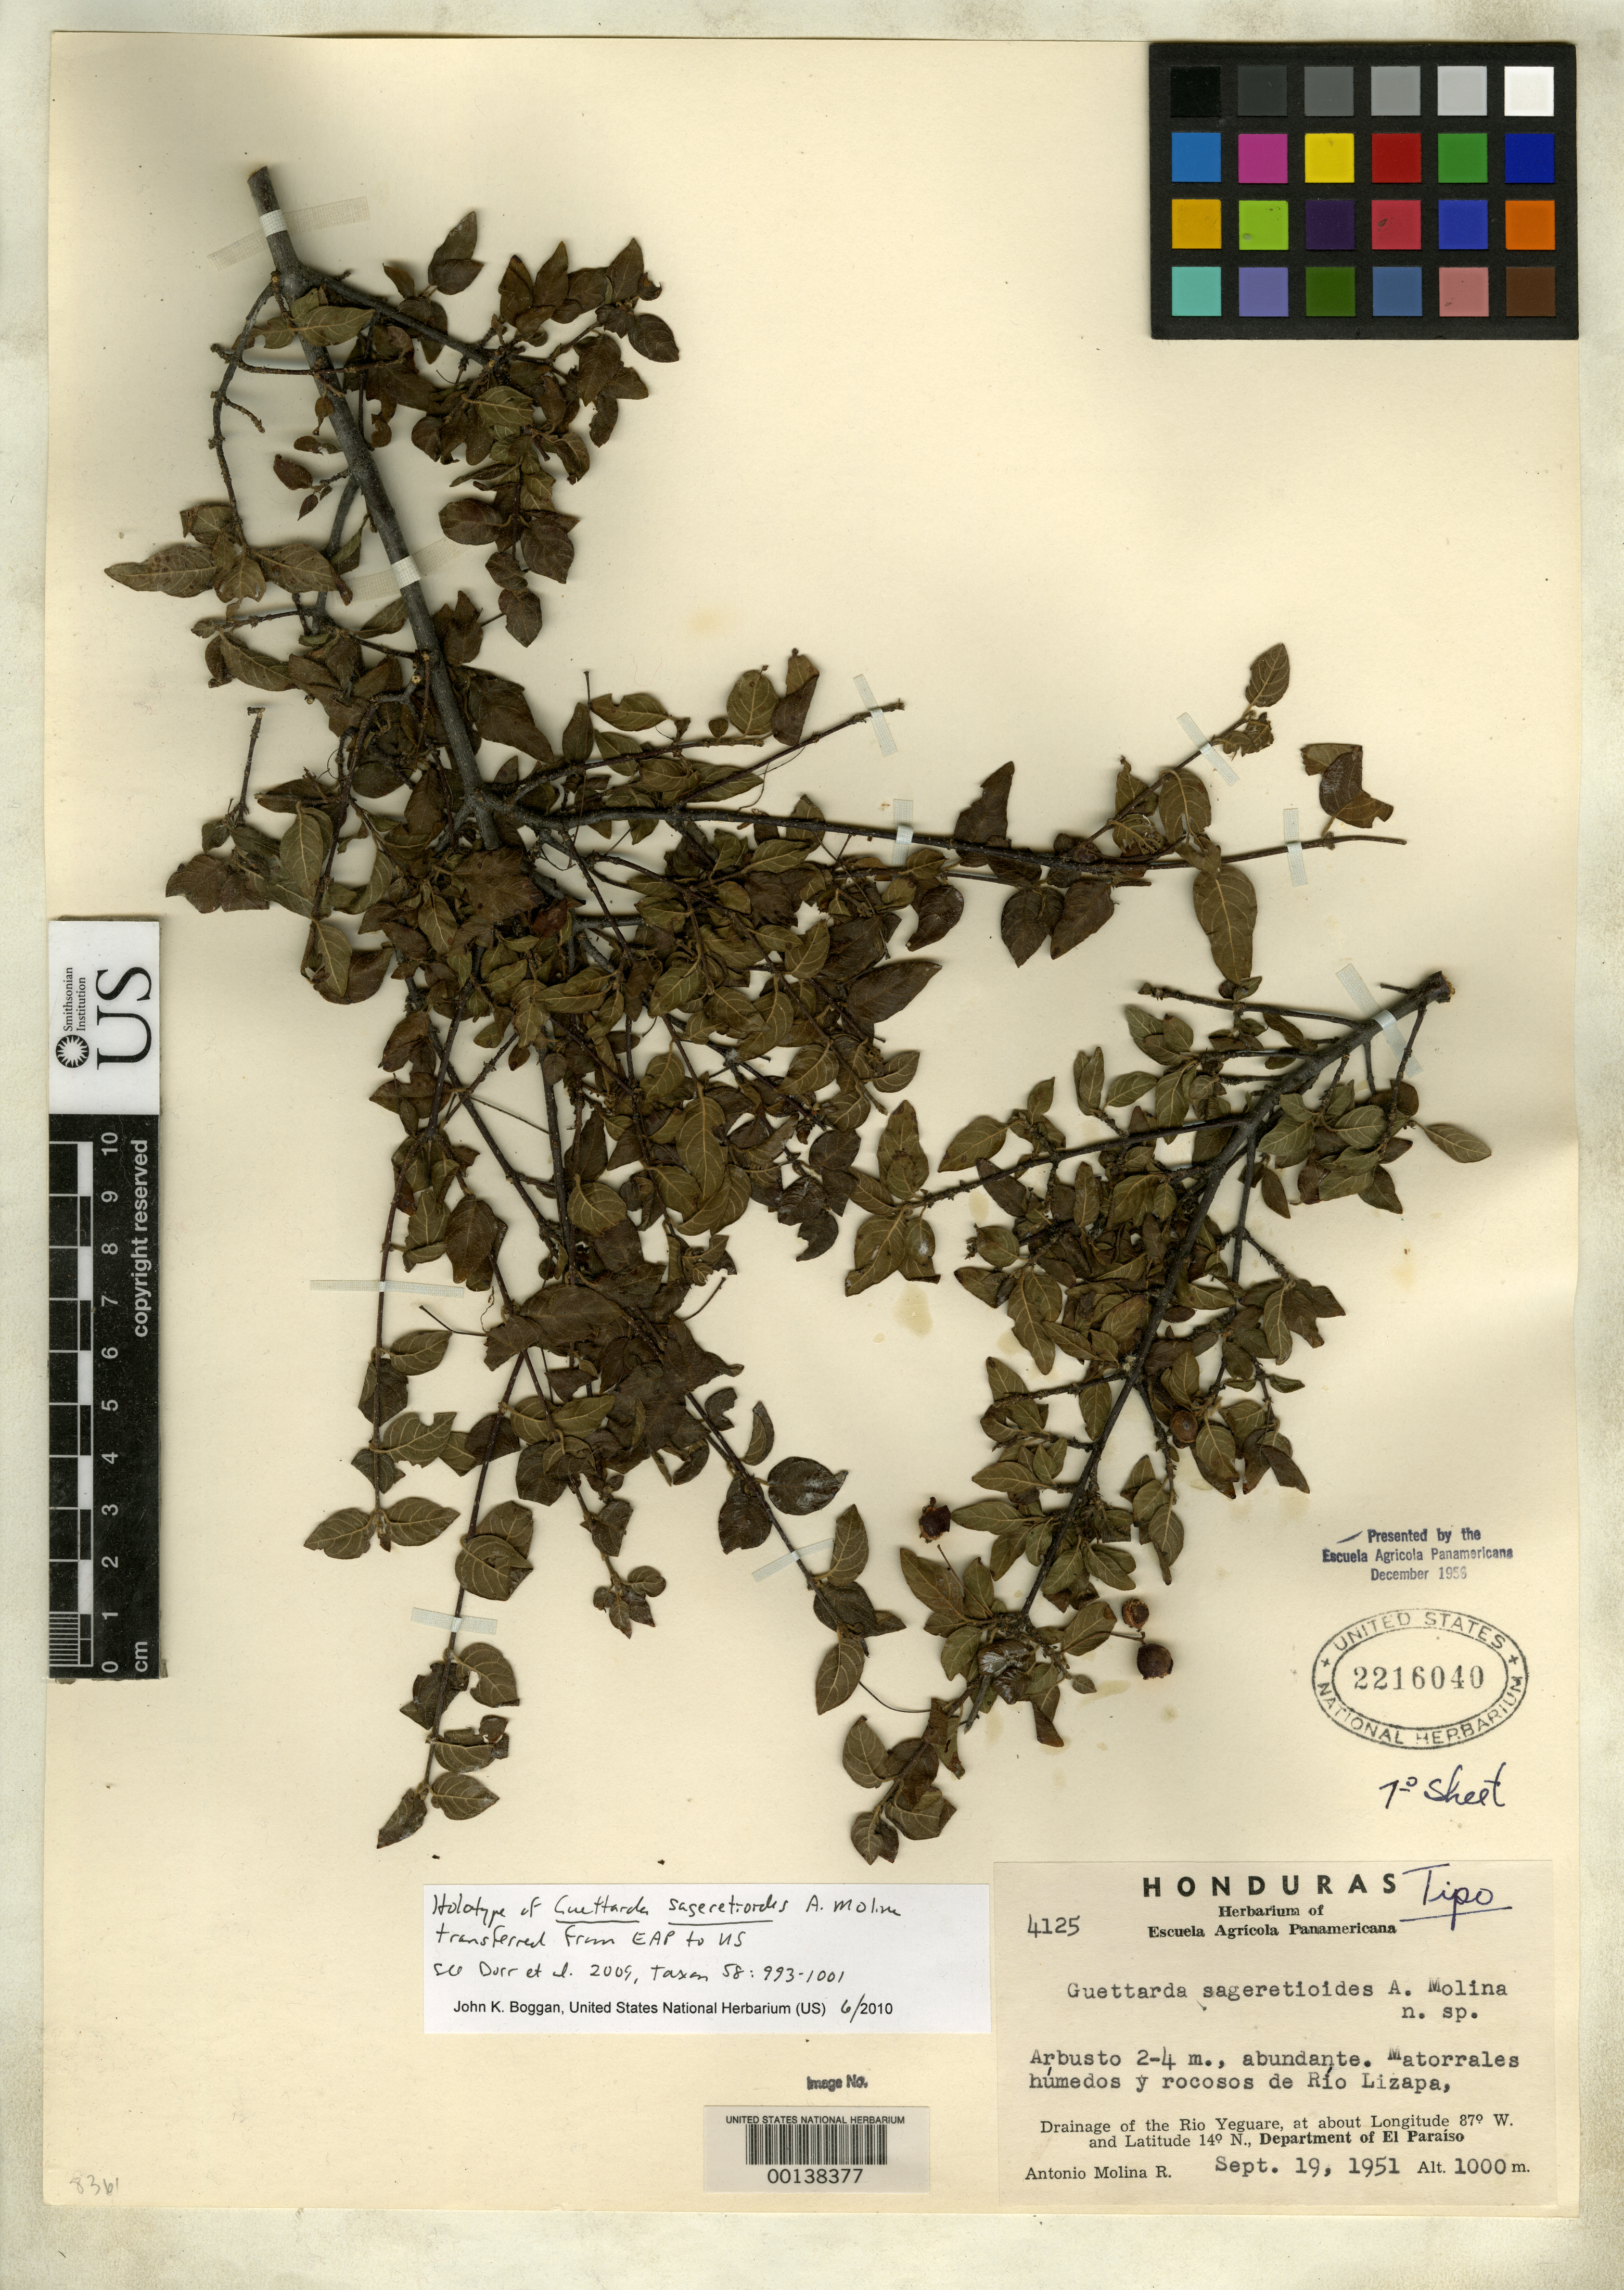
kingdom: Plantae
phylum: Tracheophyta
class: Magnoliopsida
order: Gentianales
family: Rubiaceae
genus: Guettarda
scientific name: Guettarda sageretioides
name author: Ant. Molina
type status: Holotype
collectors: A. Molina R.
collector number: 4125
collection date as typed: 19 Sep 1951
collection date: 1951-09-19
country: Honduras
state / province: El Paraíso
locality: Rio Lizapo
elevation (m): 1000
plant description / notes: "Presented by the Escuela Agricola Panamericana December 1956." Holotype, transferred from EAP to US (see Dorr et al. 2009, Taxon 58: 993-1001).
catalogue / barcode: US 2216040